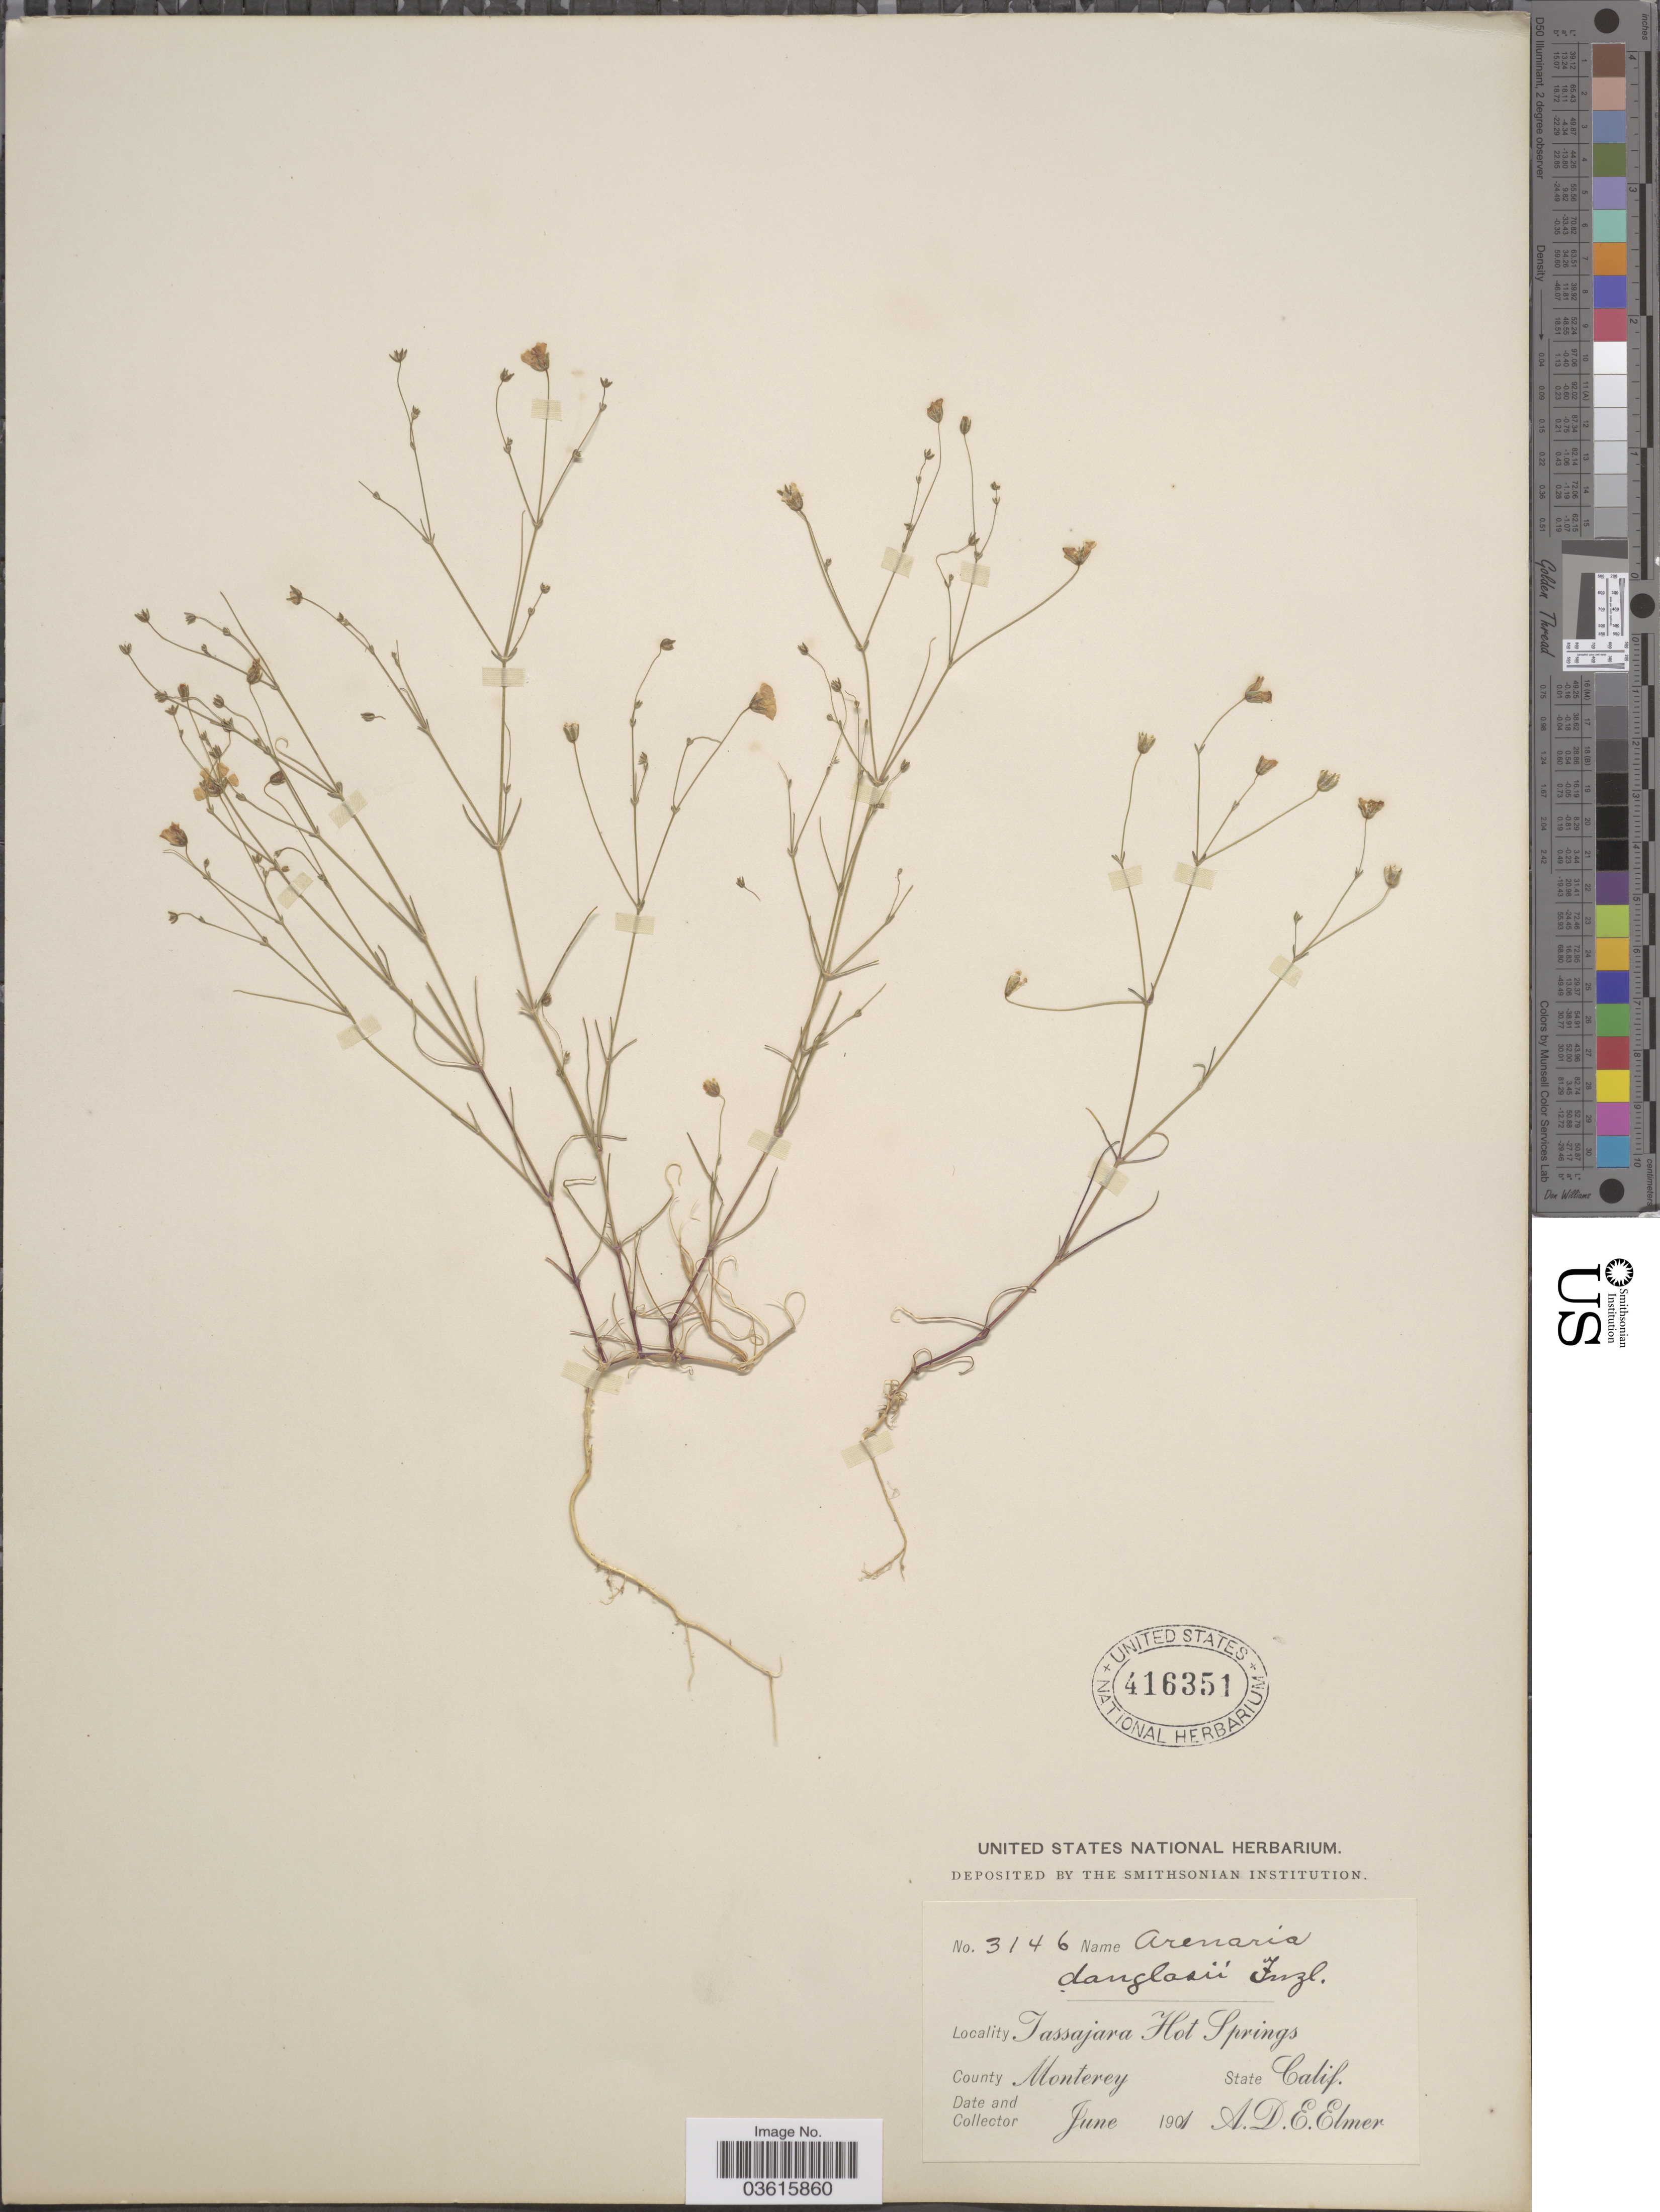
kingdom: Plantae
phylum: Tracheophyta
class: Magnoliopsida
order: Caryophyllales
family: Caryophyllaceae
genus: Minuartia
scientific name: Minuartia douglasii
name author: Mattf.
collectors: A. D. E. Elmer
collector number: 3146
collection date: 1901-06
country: United States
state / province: California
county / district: Monterey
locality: Tassajara Hot Springs, County Monterey.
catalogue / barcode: US 416351